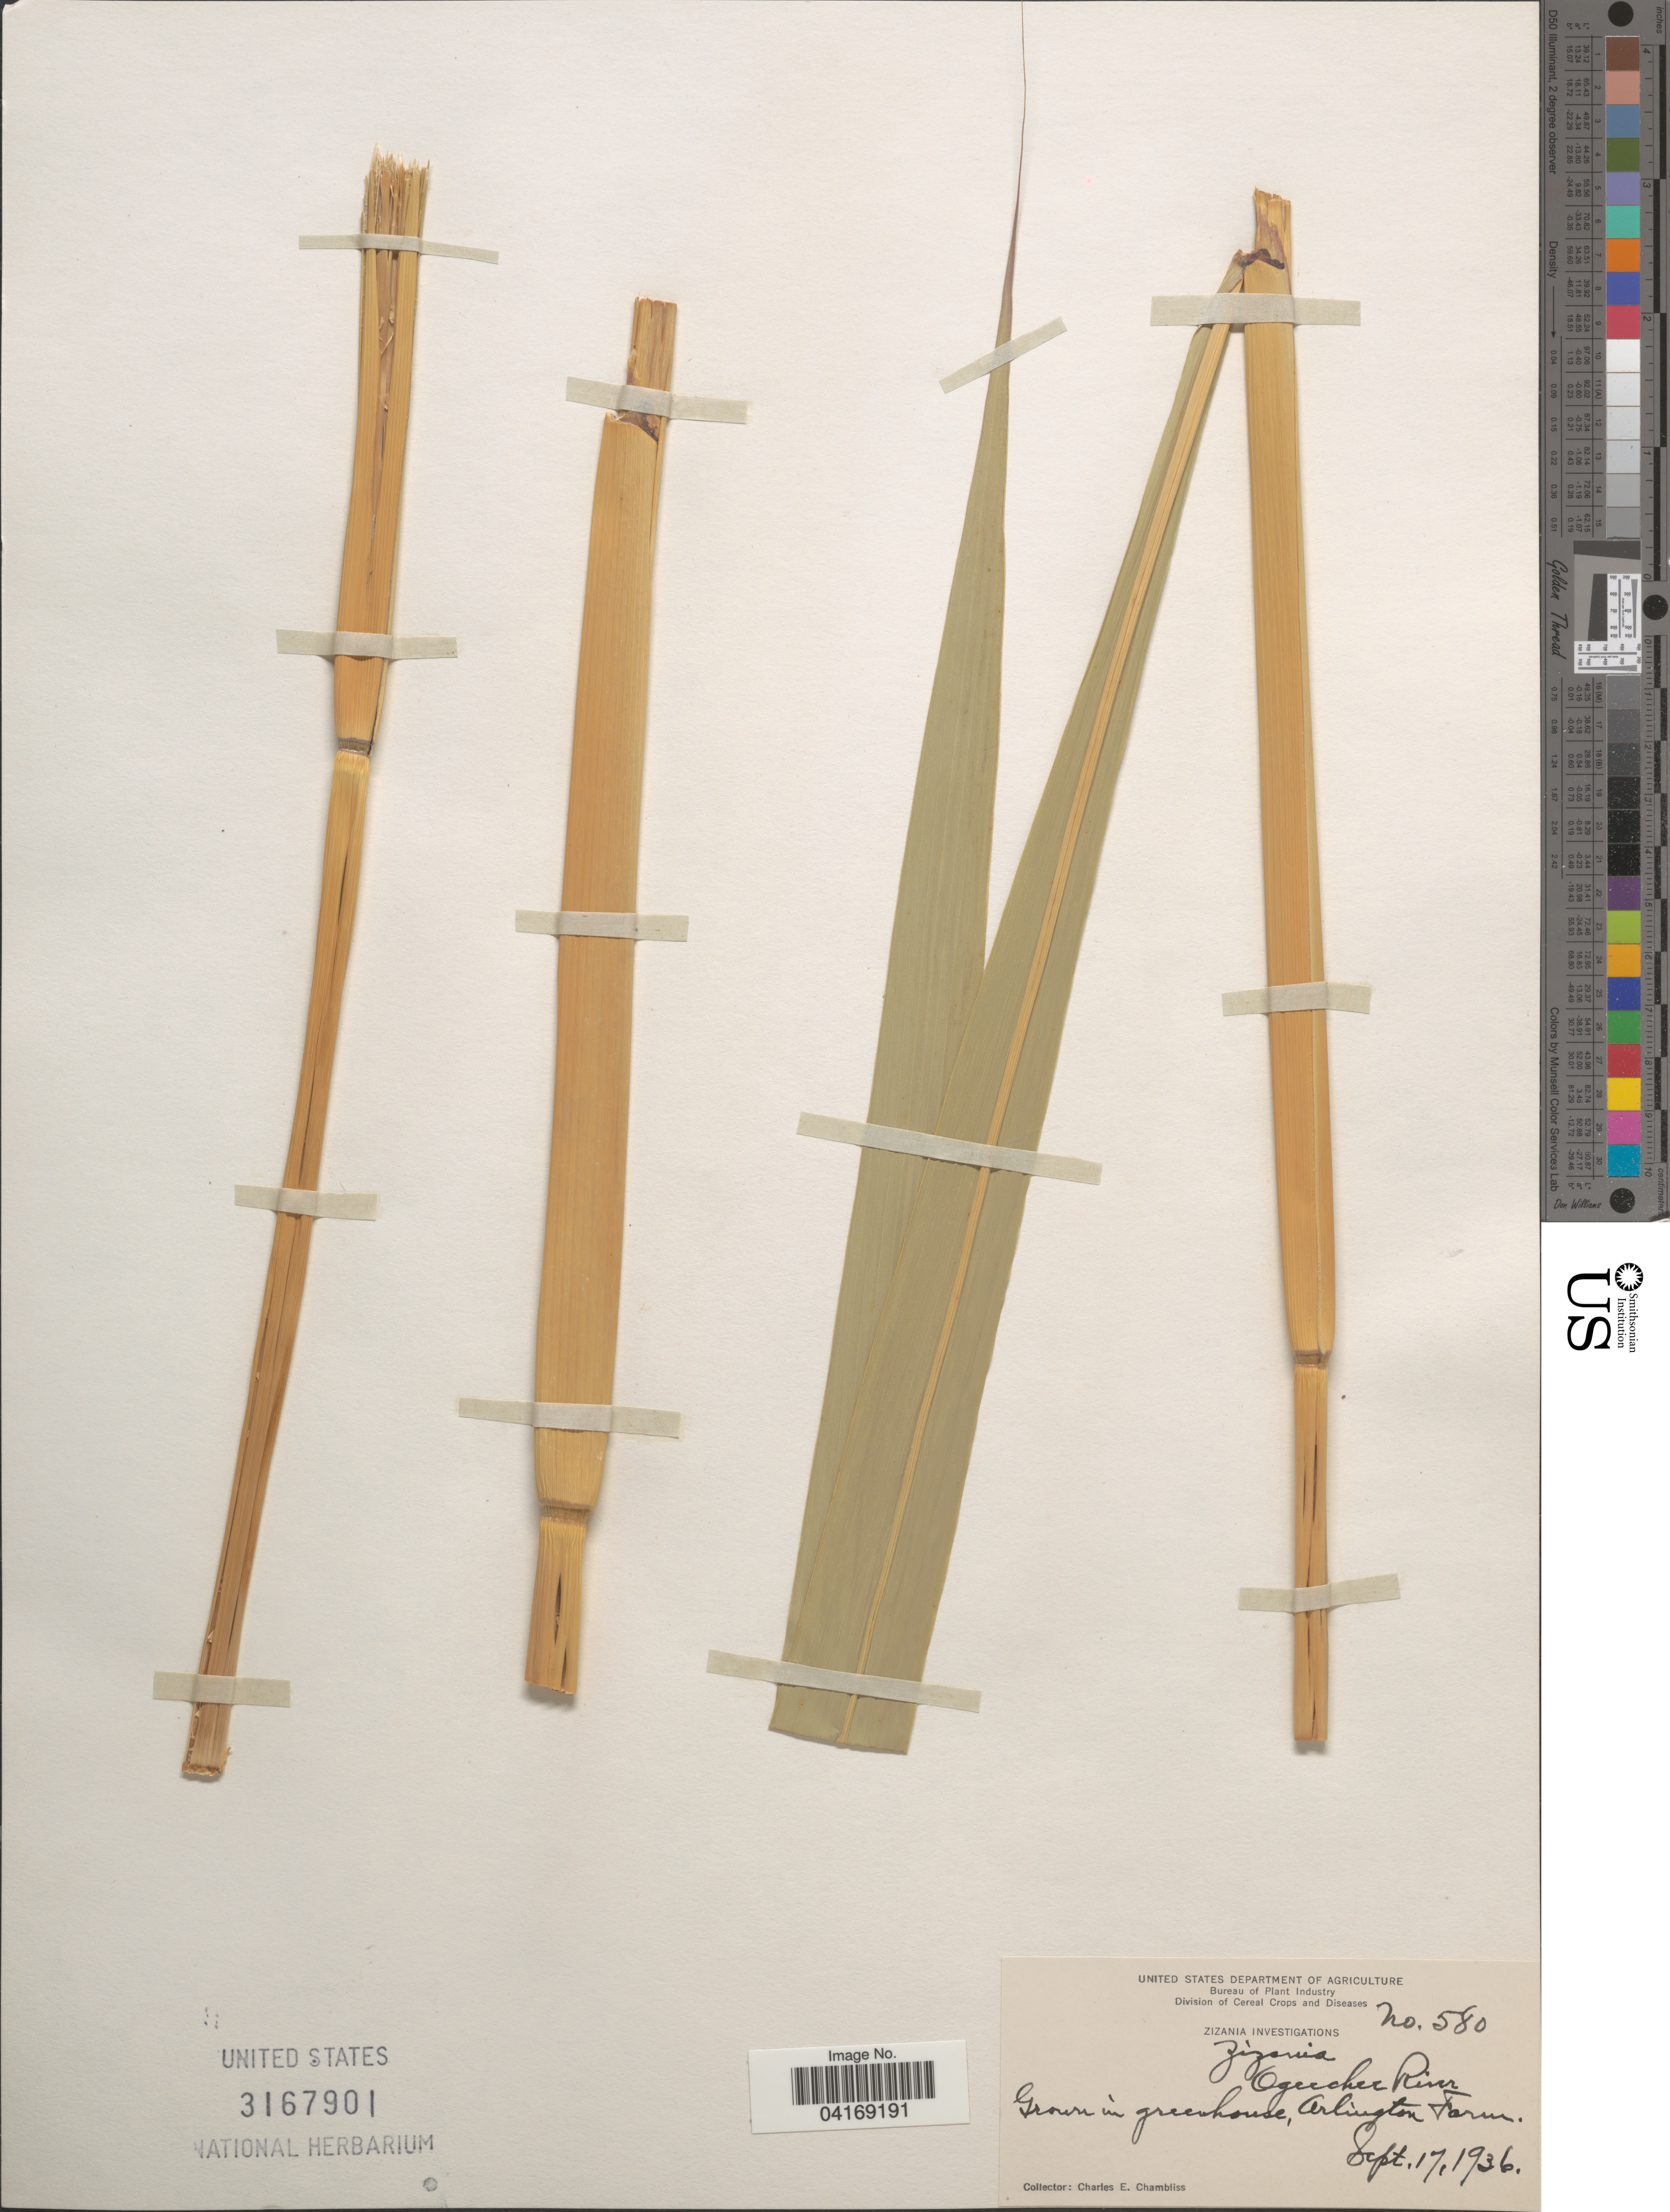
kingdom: Plantae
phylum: Tracheophyta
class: Liliopsida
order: Poales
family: Poaceae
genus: Zizania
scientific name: Zizania sp.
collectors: C. Chambliss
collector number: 580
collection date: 1936-09-17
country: United States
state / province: Virginia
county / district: Arlington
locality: In greenhouse, Arlington Farm.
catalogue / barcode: US 3167901